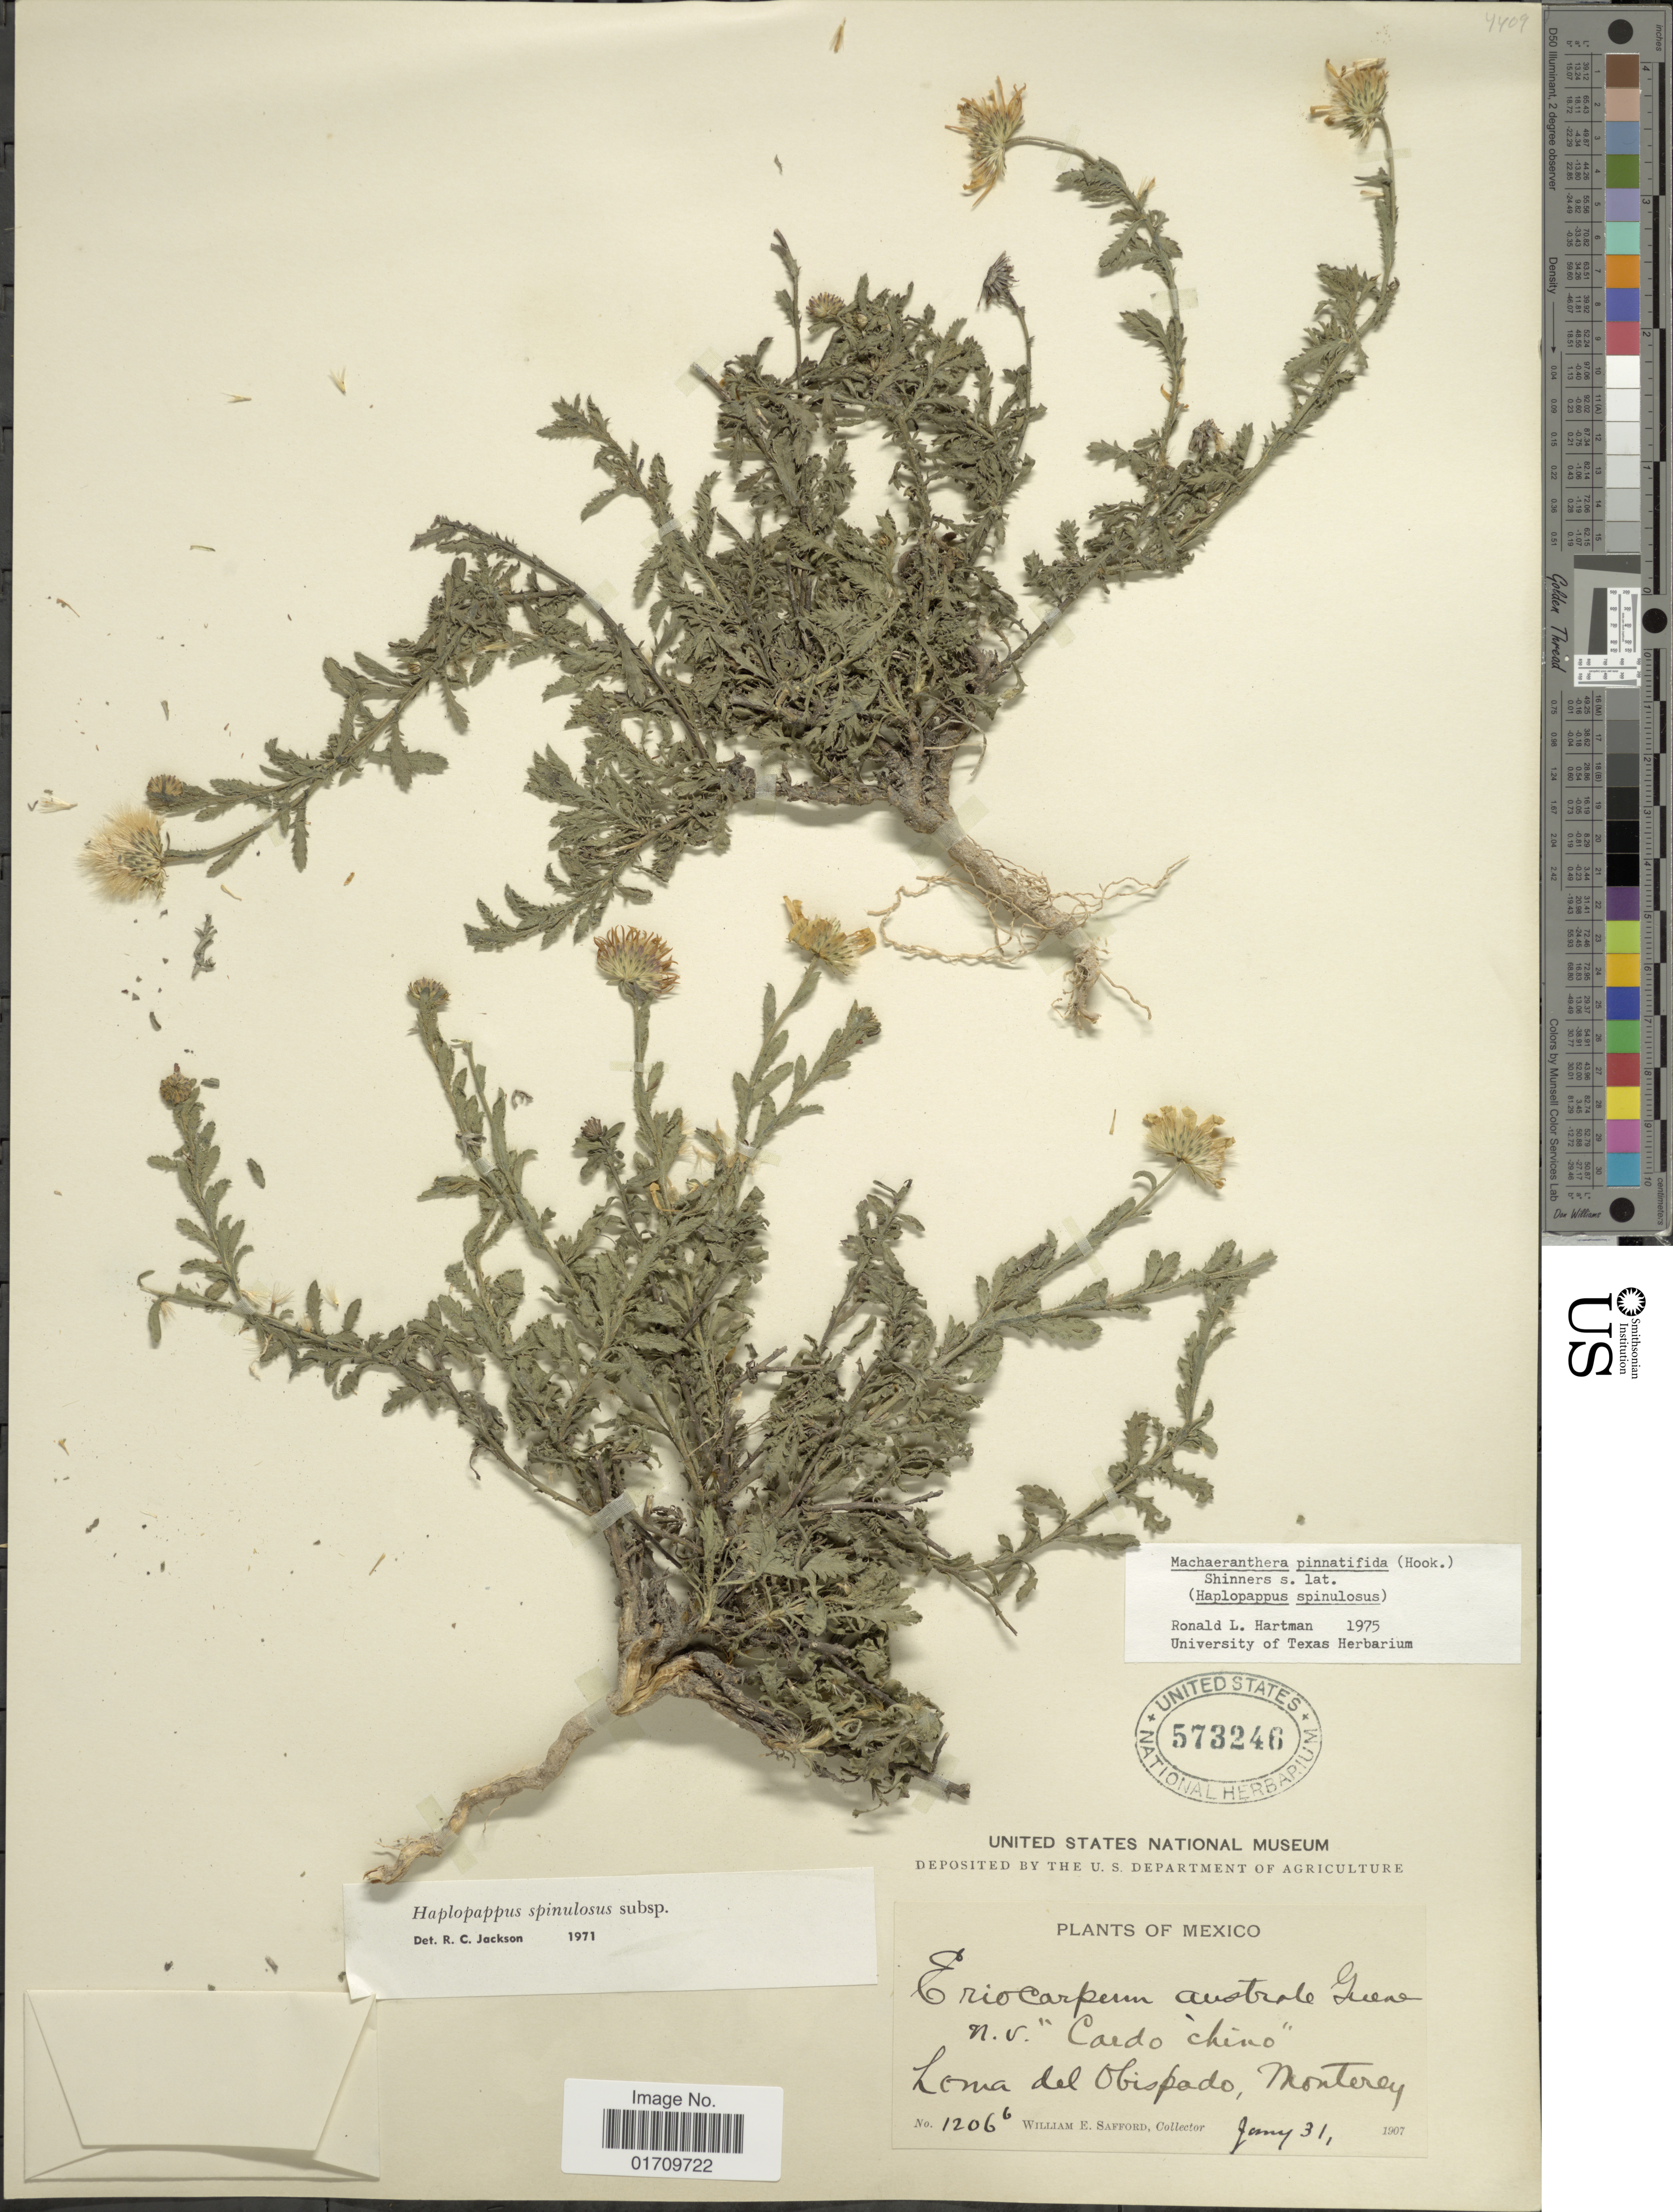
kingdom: Plantae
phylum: Tracheophyta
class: Magnoliopsida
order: Asterales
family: Asteraceae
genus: Machaeranthera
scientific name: Machaeranthera pinnatifida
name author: (Hook.) Shinners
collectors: W. E. Safford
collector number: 1206b*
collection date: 1907-01-31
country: Mexico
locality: N. V., Cardo Chino, Loma del Obispado, Monterrey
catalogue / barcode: US 573246